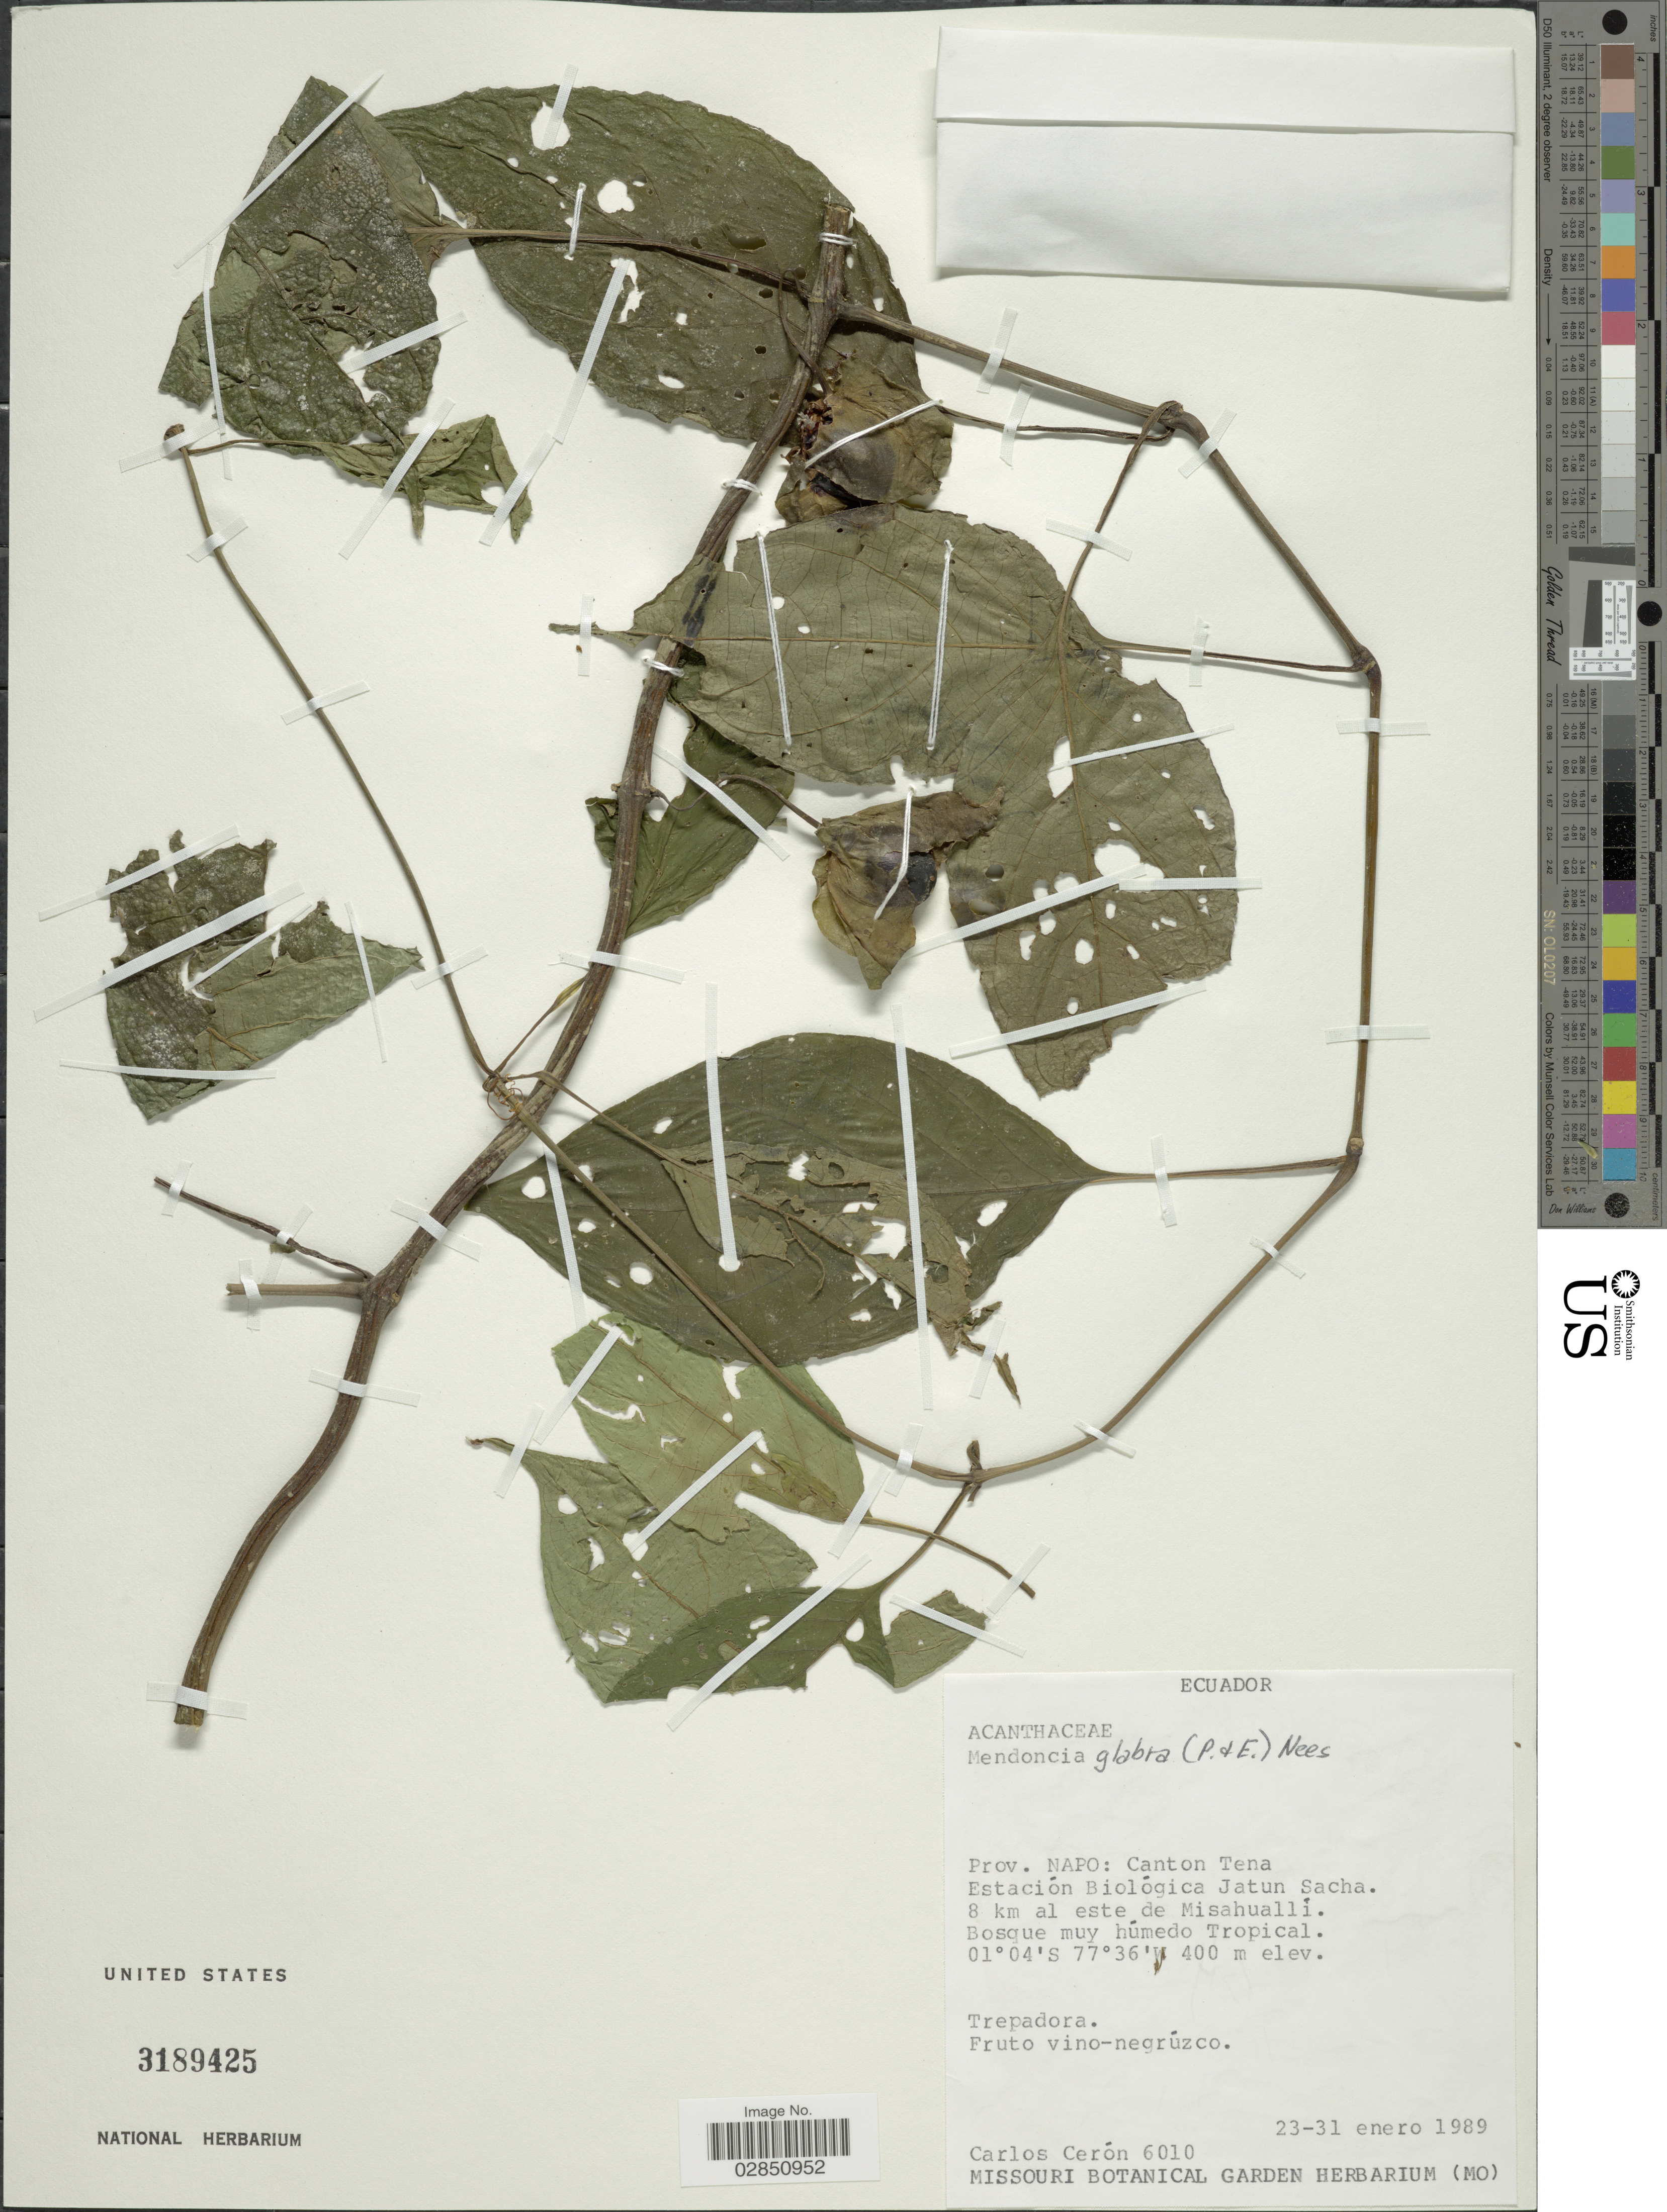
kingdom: Plantae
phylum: Tracheophyta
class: Magnoliopsida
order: Lamiales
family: Acanthaceae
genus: Mendoncia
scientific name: Mendoncia glabra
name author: (Poepp. & Endl.) Nees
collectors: C. E. Cerón M.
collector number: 6010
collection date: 1989-01-23/1989-01-31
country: Ecuador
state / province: Napo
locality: Canton Tena, Estación Biológica Jatun Sacha, 8 km al este de Misahualli.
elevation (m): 400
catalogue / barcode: US 3189425